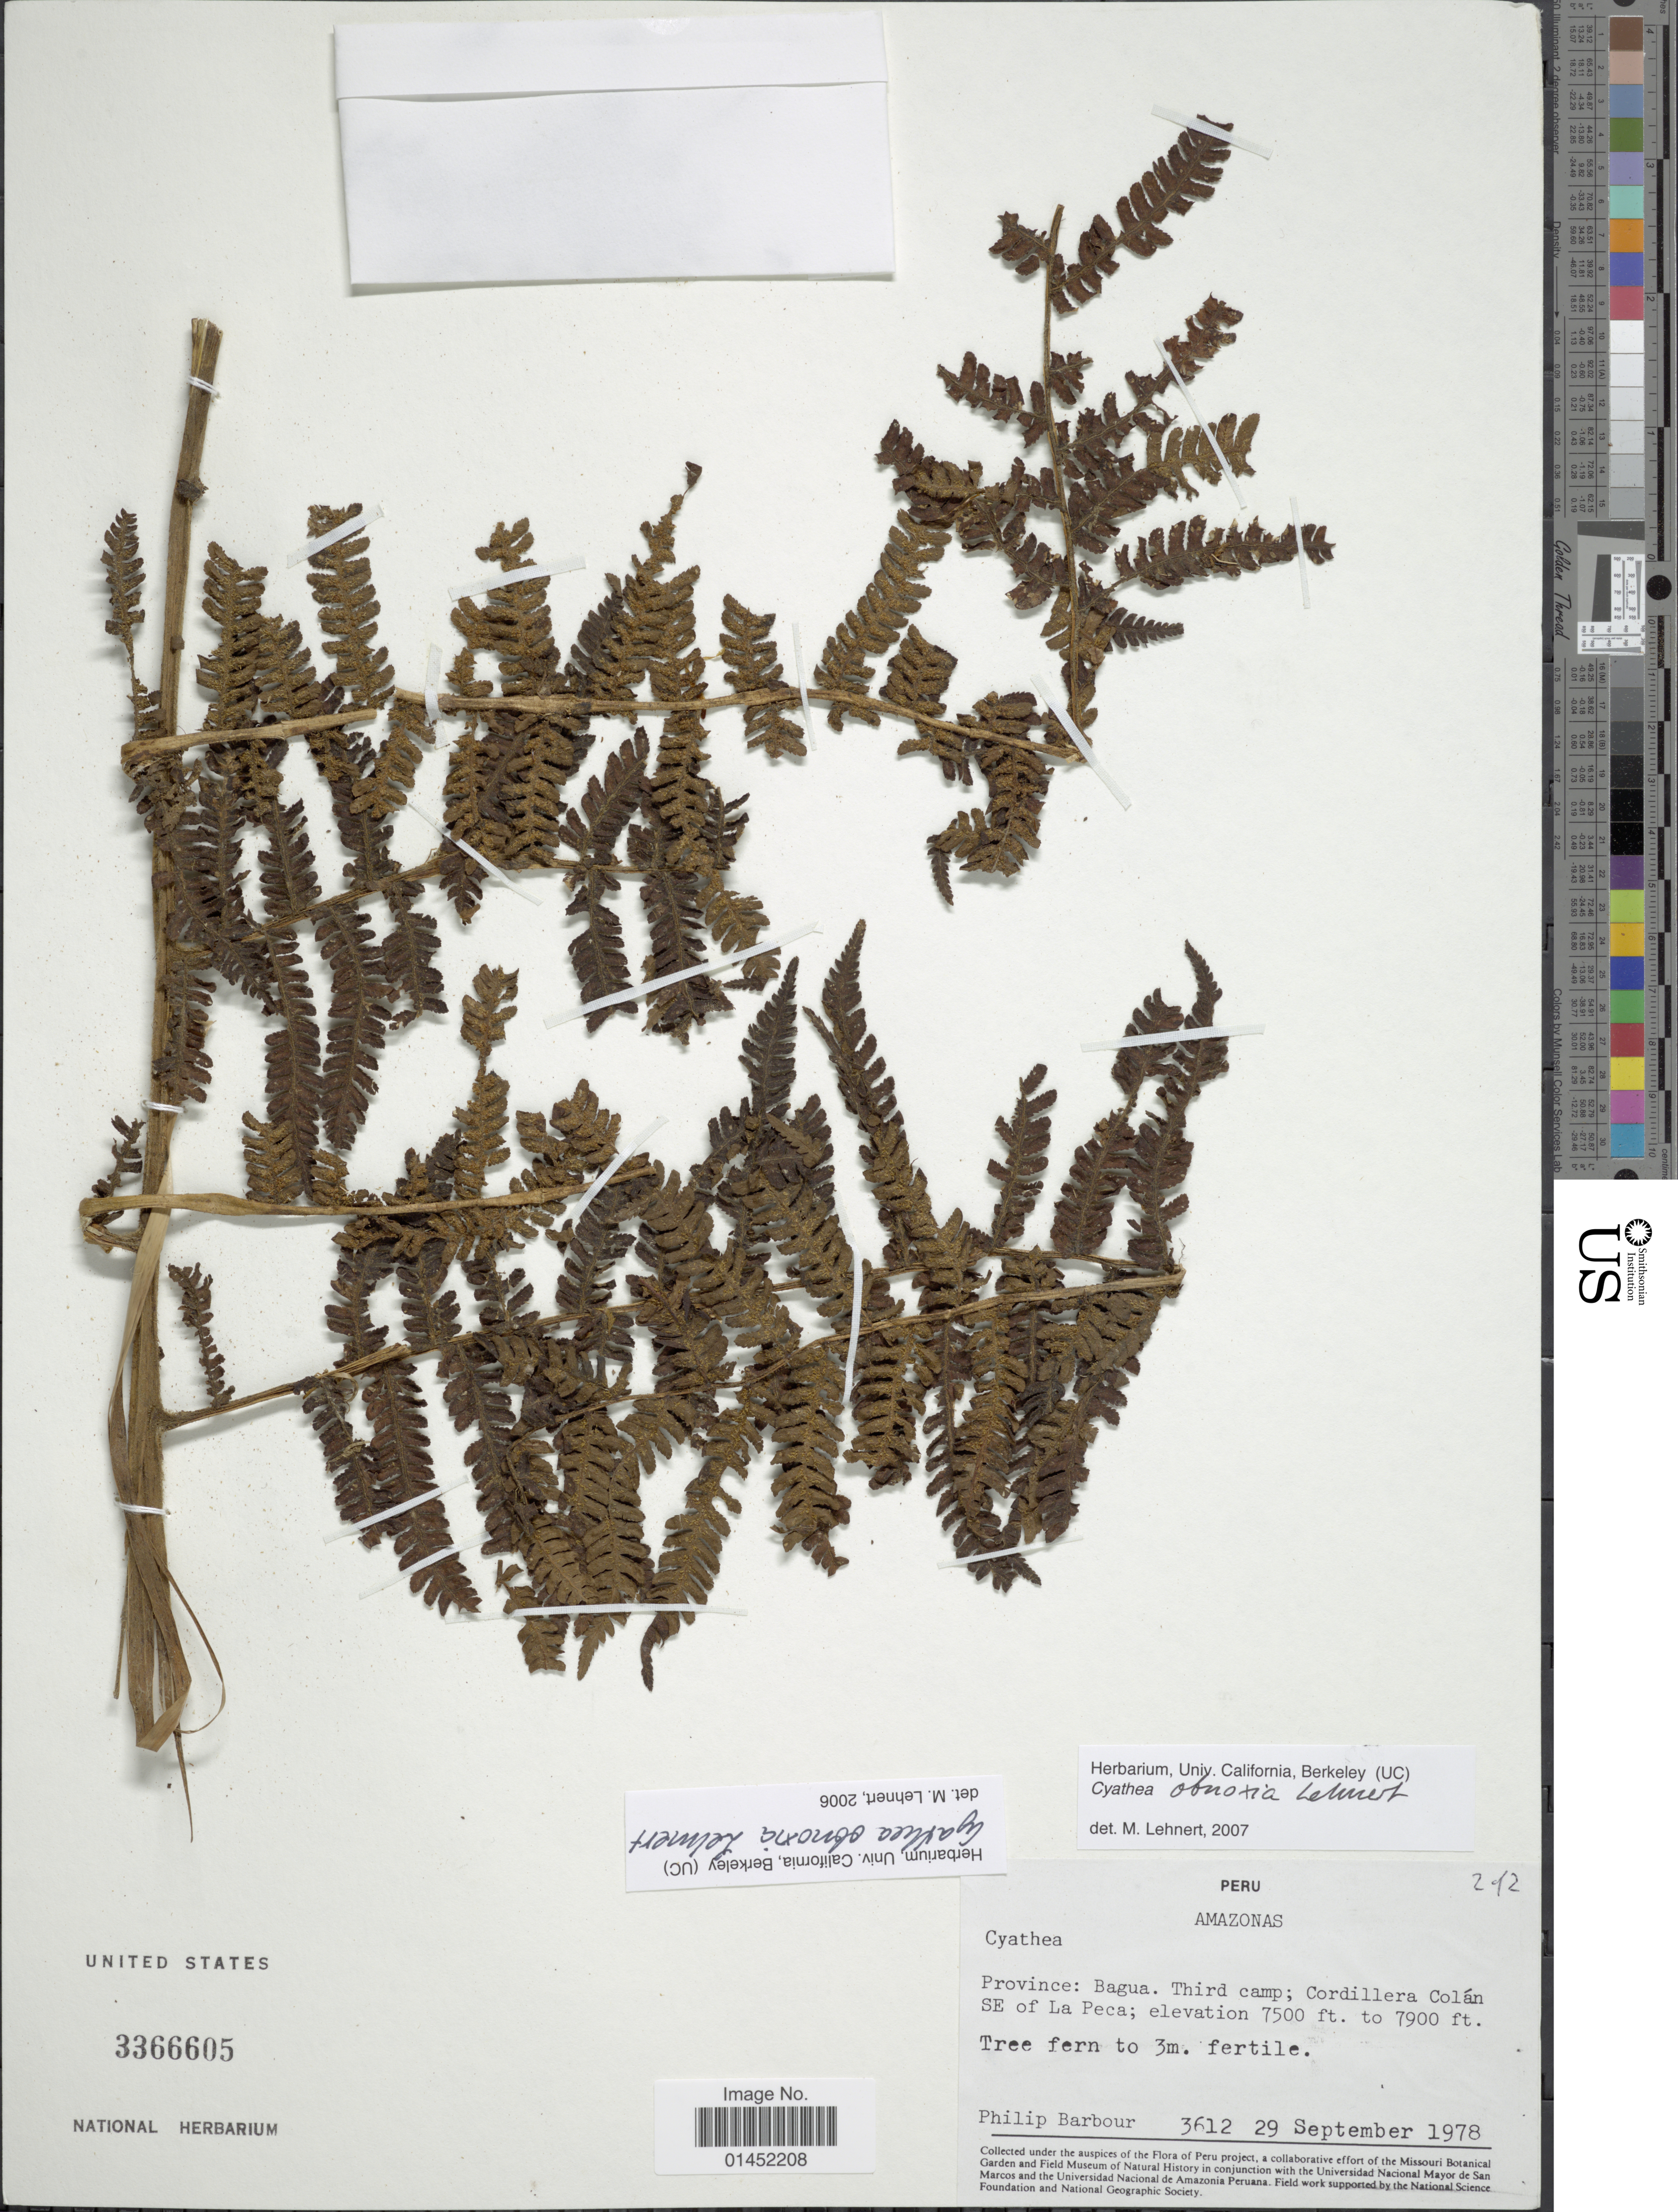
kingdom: Plantae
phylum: Tracheophyta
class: Polypodiopsida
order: Cyatheales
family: Cyatheaceae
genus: Cyathea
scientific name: Cyathea obnoxia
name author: Lehnert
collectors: P. Barbour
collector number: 3612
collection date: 1978-09-29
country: Peru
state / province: Amazonas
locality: Province: Bagua. Third camp; Cordillera Colán SE of La Peca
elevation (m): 2286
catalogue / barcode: US 3366605